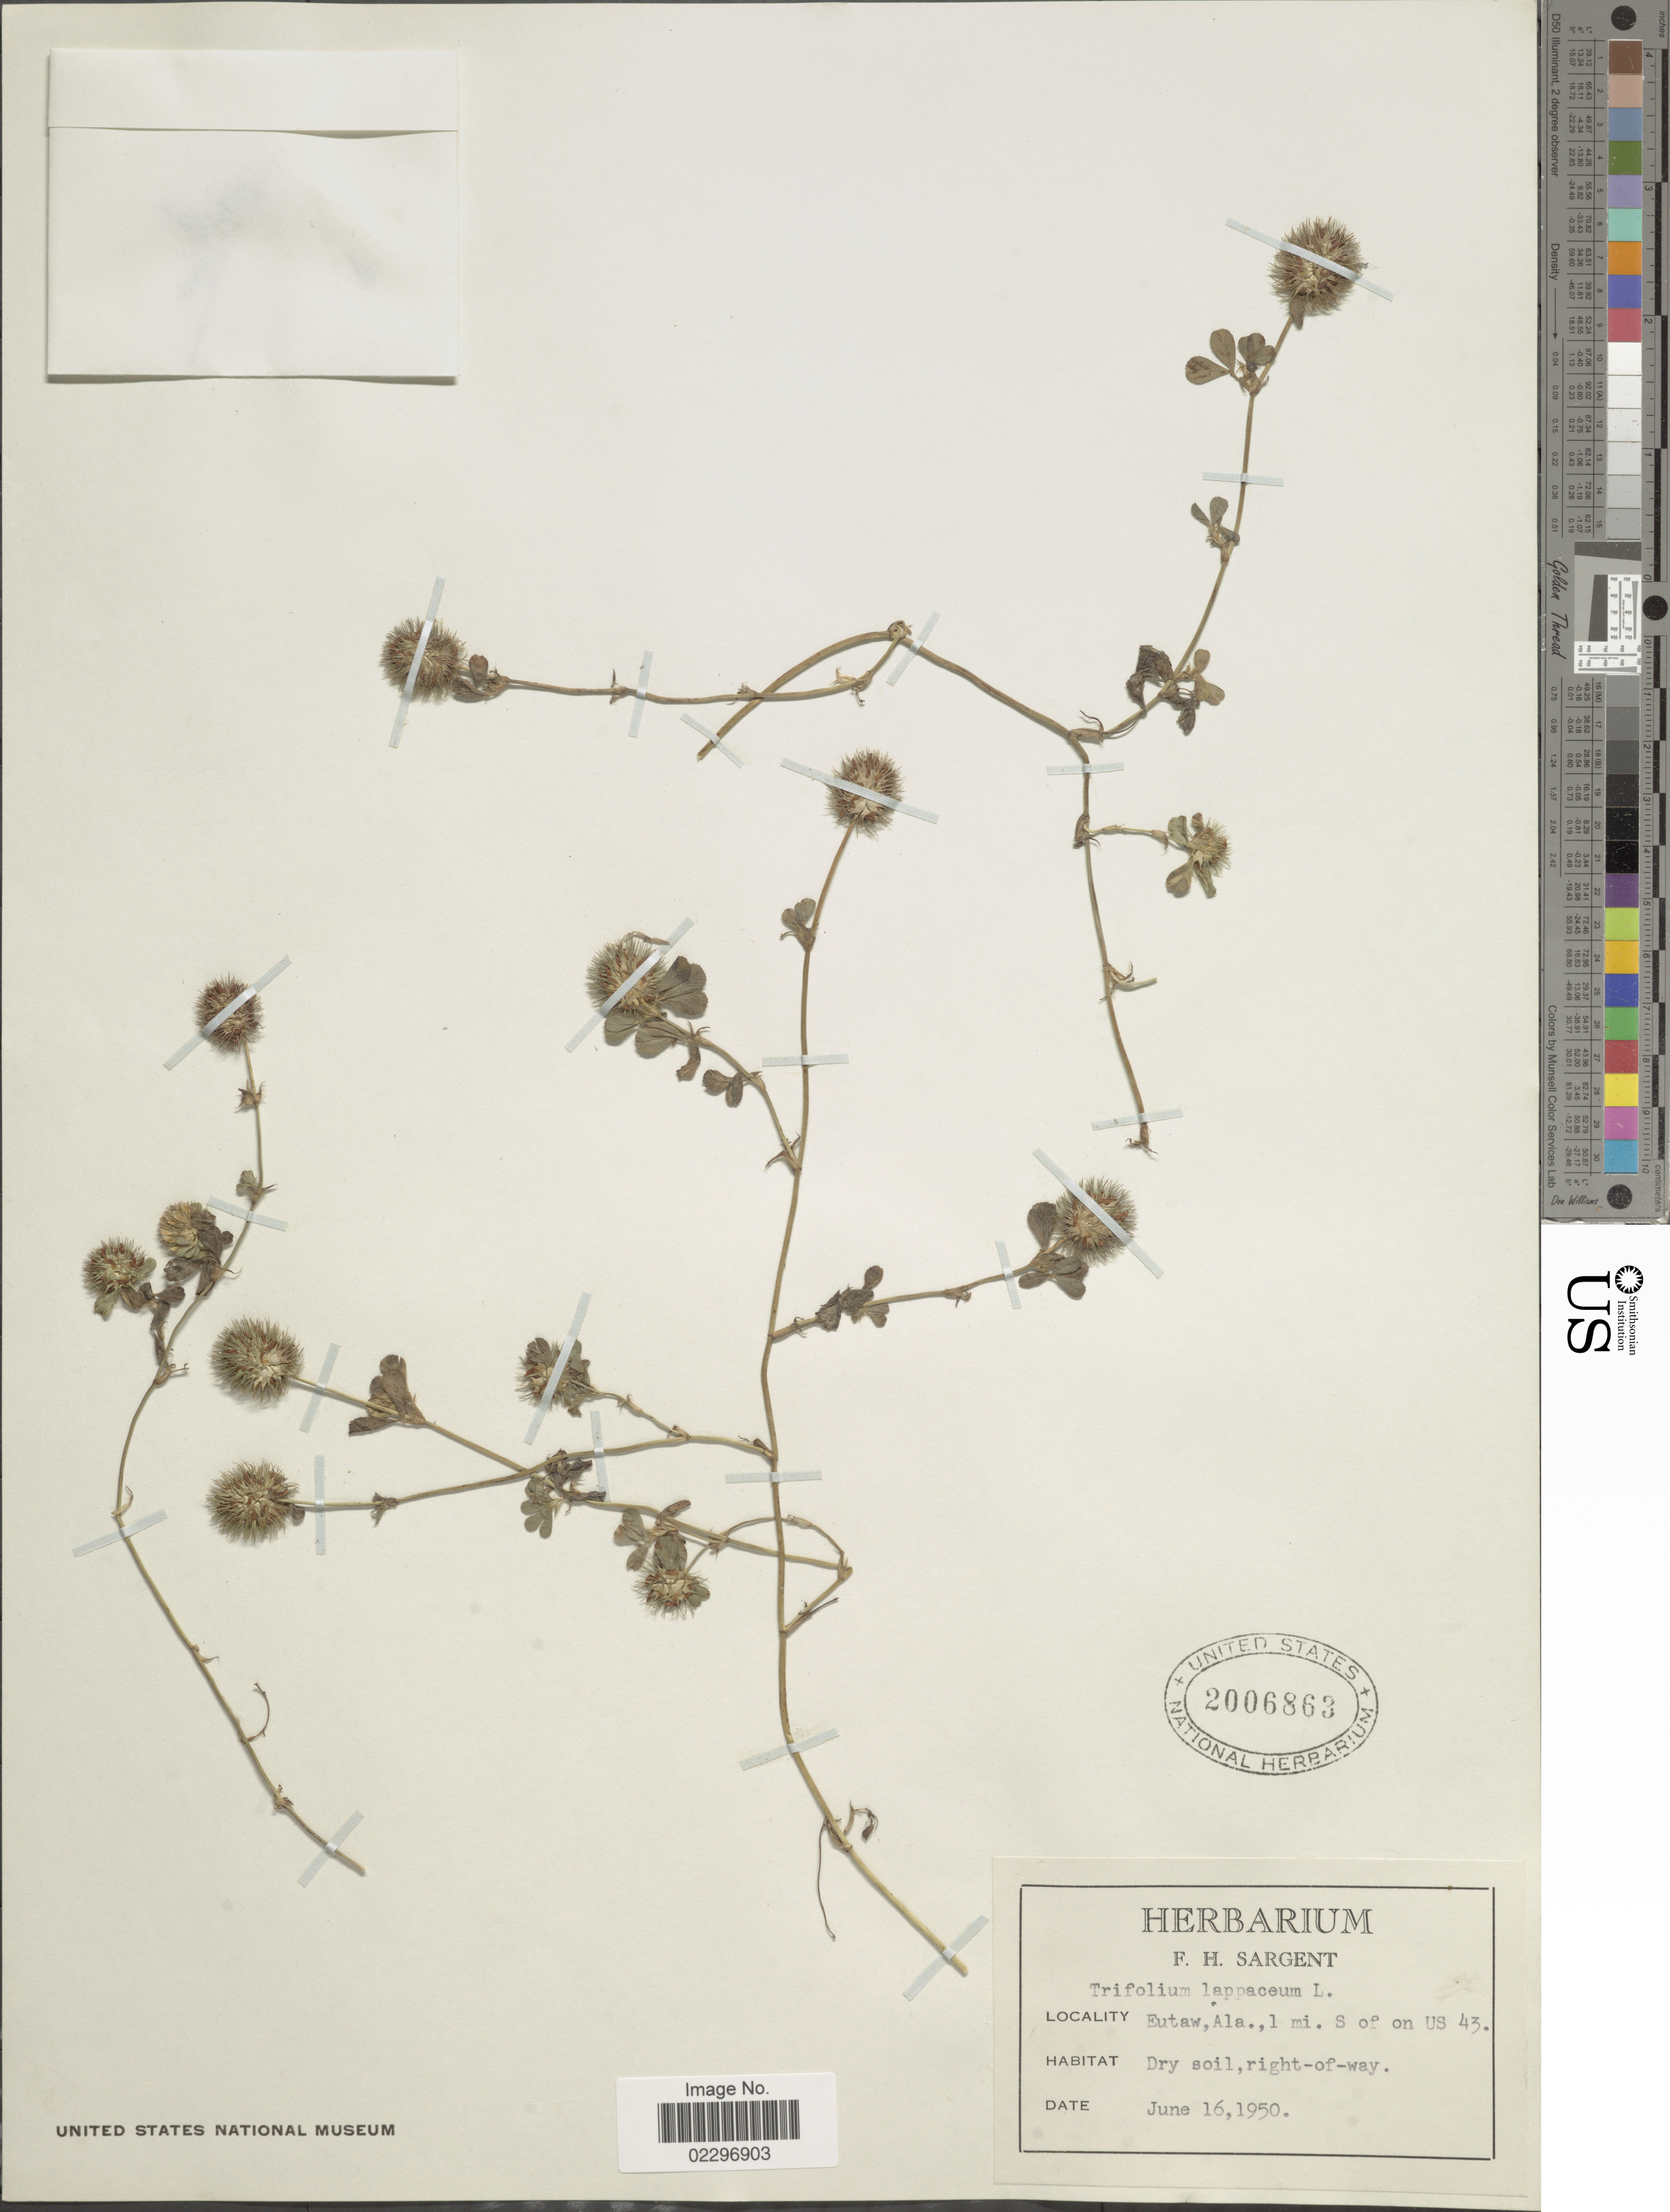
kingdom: Plantae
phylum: Tracheophyta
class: Magnoliopsida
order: Fabales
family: Fabaceae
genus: Trifolium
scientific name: Trifolium lappaceum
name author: L.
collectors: F. H. Sargent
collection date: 1950-06-16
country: United States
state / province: Alabama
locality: Eutaw, Ala., 1 mi. S of on US 43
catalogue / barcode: US 2006863